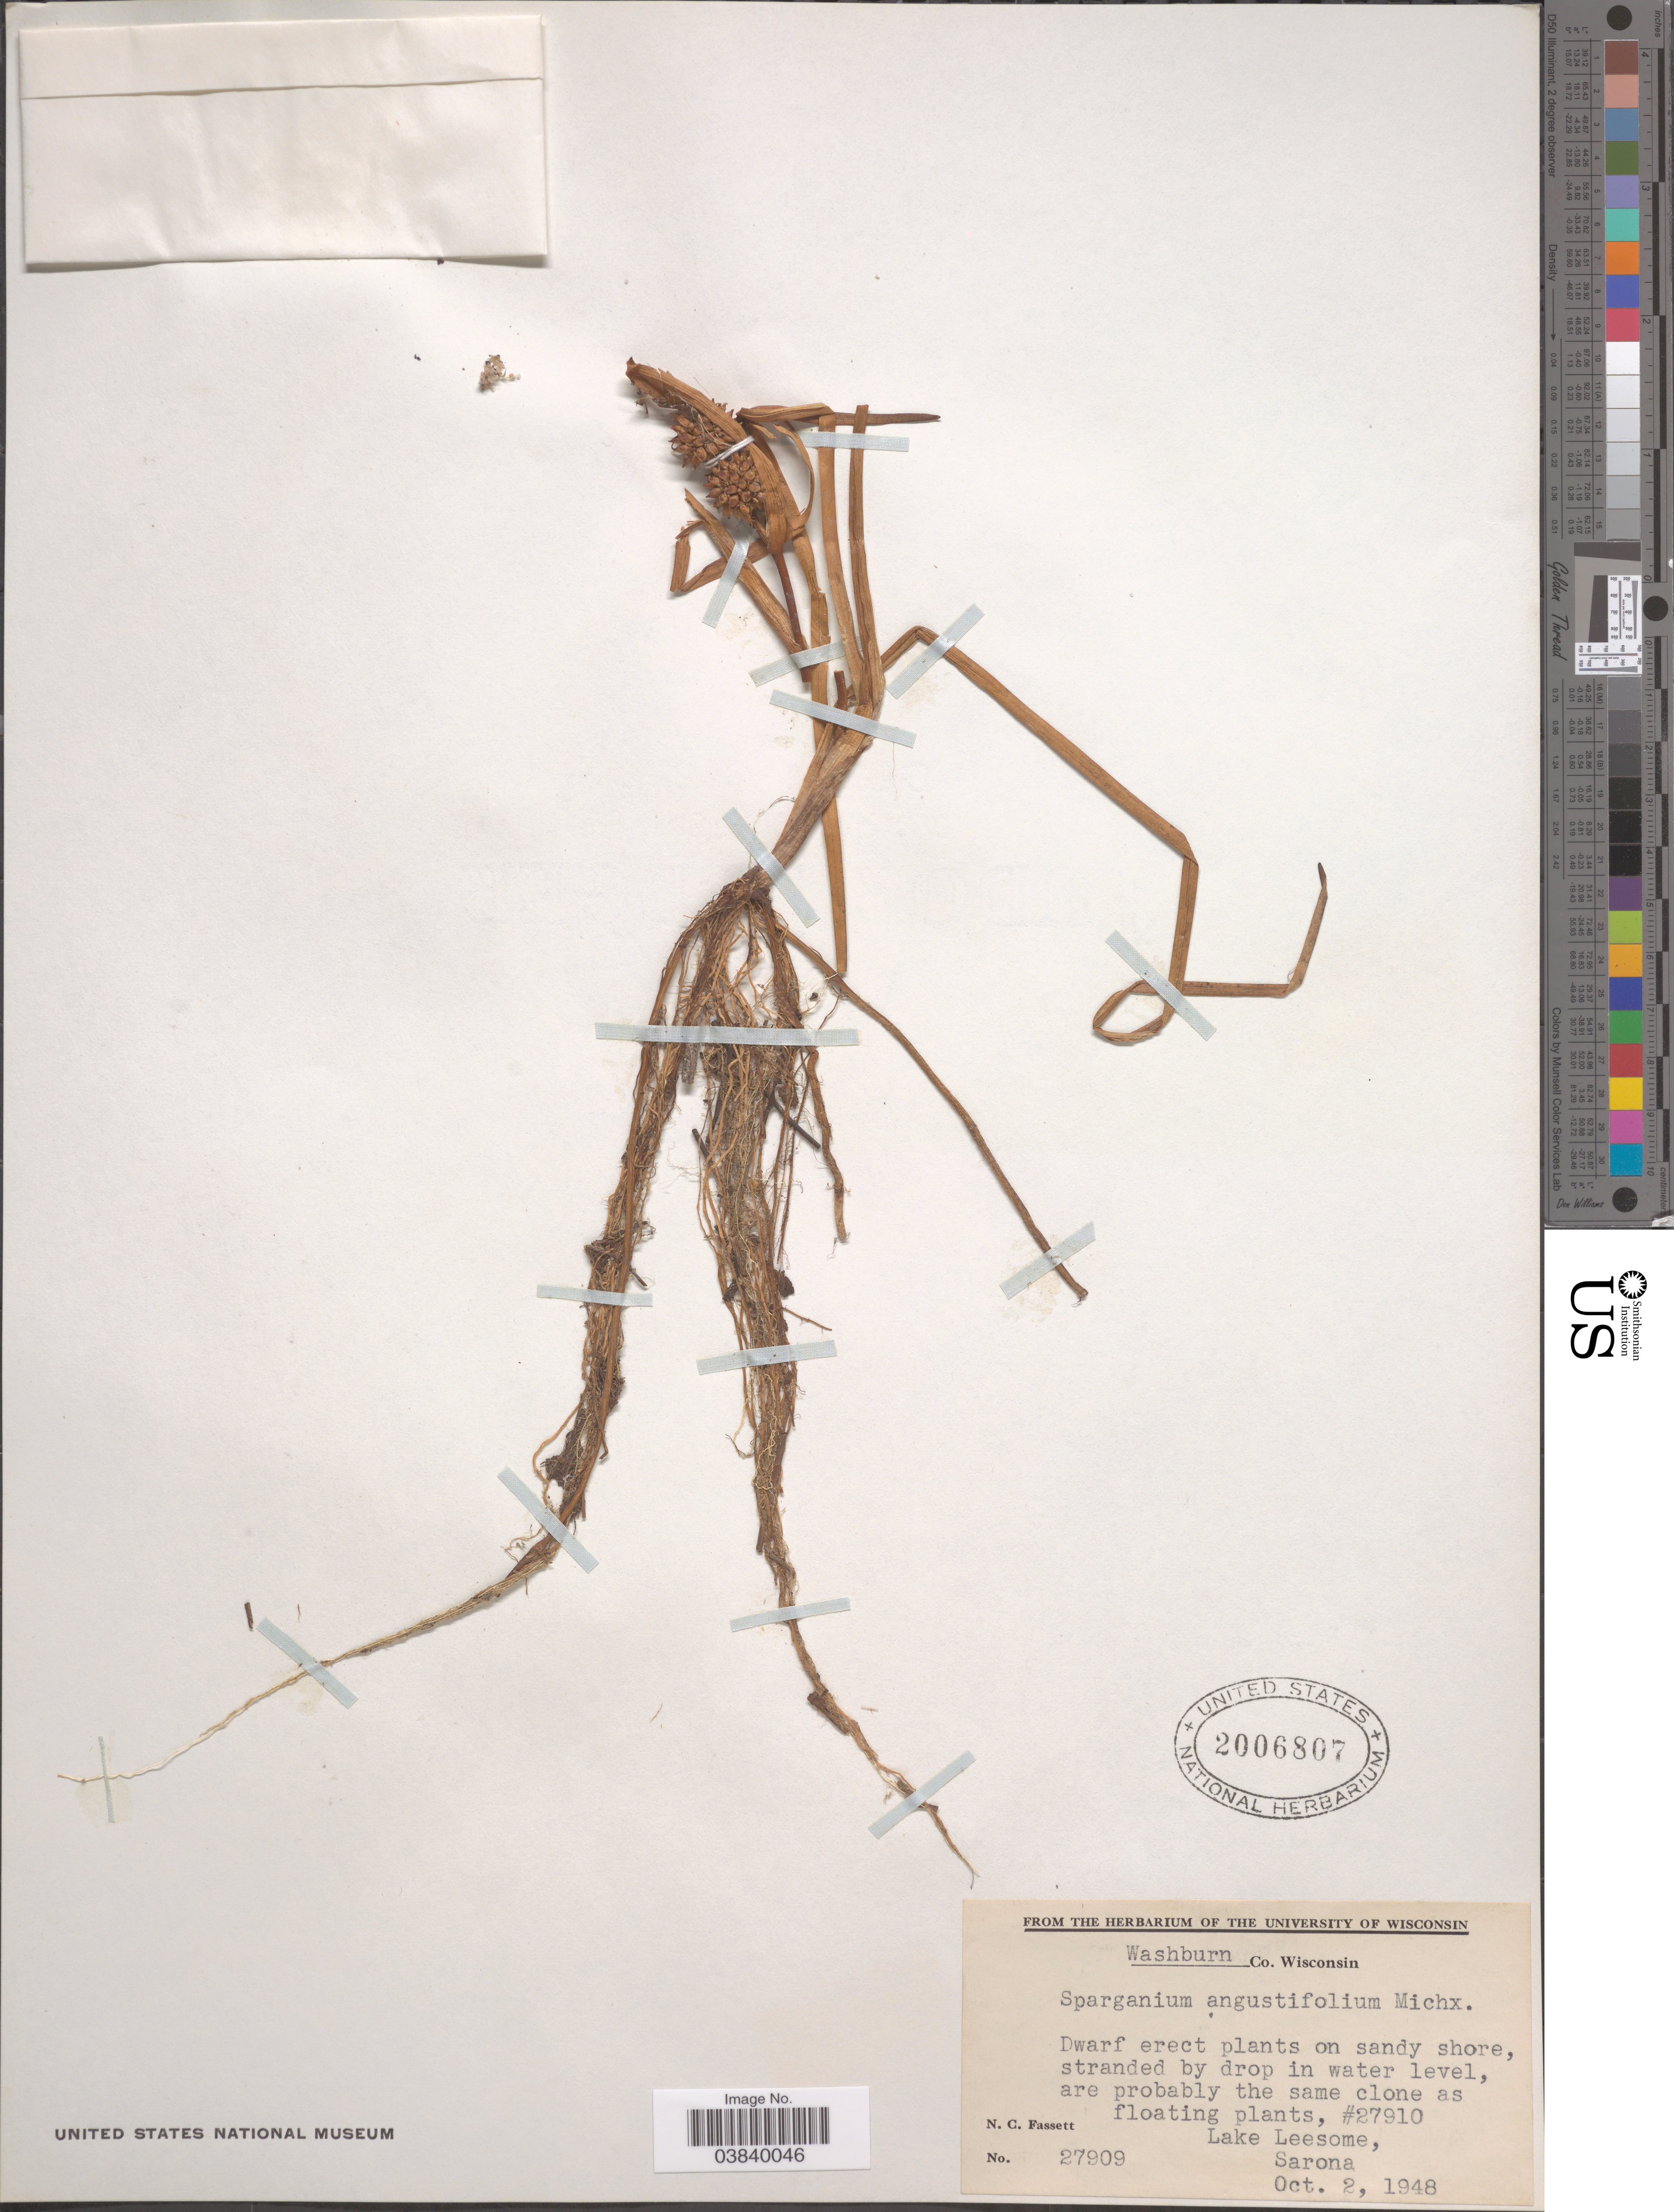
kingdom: Plantae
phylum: Tracheophyta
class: Liliopsida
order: Poales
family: Typhaceae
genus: Sparganium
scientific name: Sparganium angustifolium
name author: Michx.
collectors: N. C. Fassett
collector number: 27909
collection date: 1948-10-02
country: United States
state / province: Wisconsin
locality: Washburn Co. Lake Leesome, Sarona.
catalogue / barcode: US 2006807